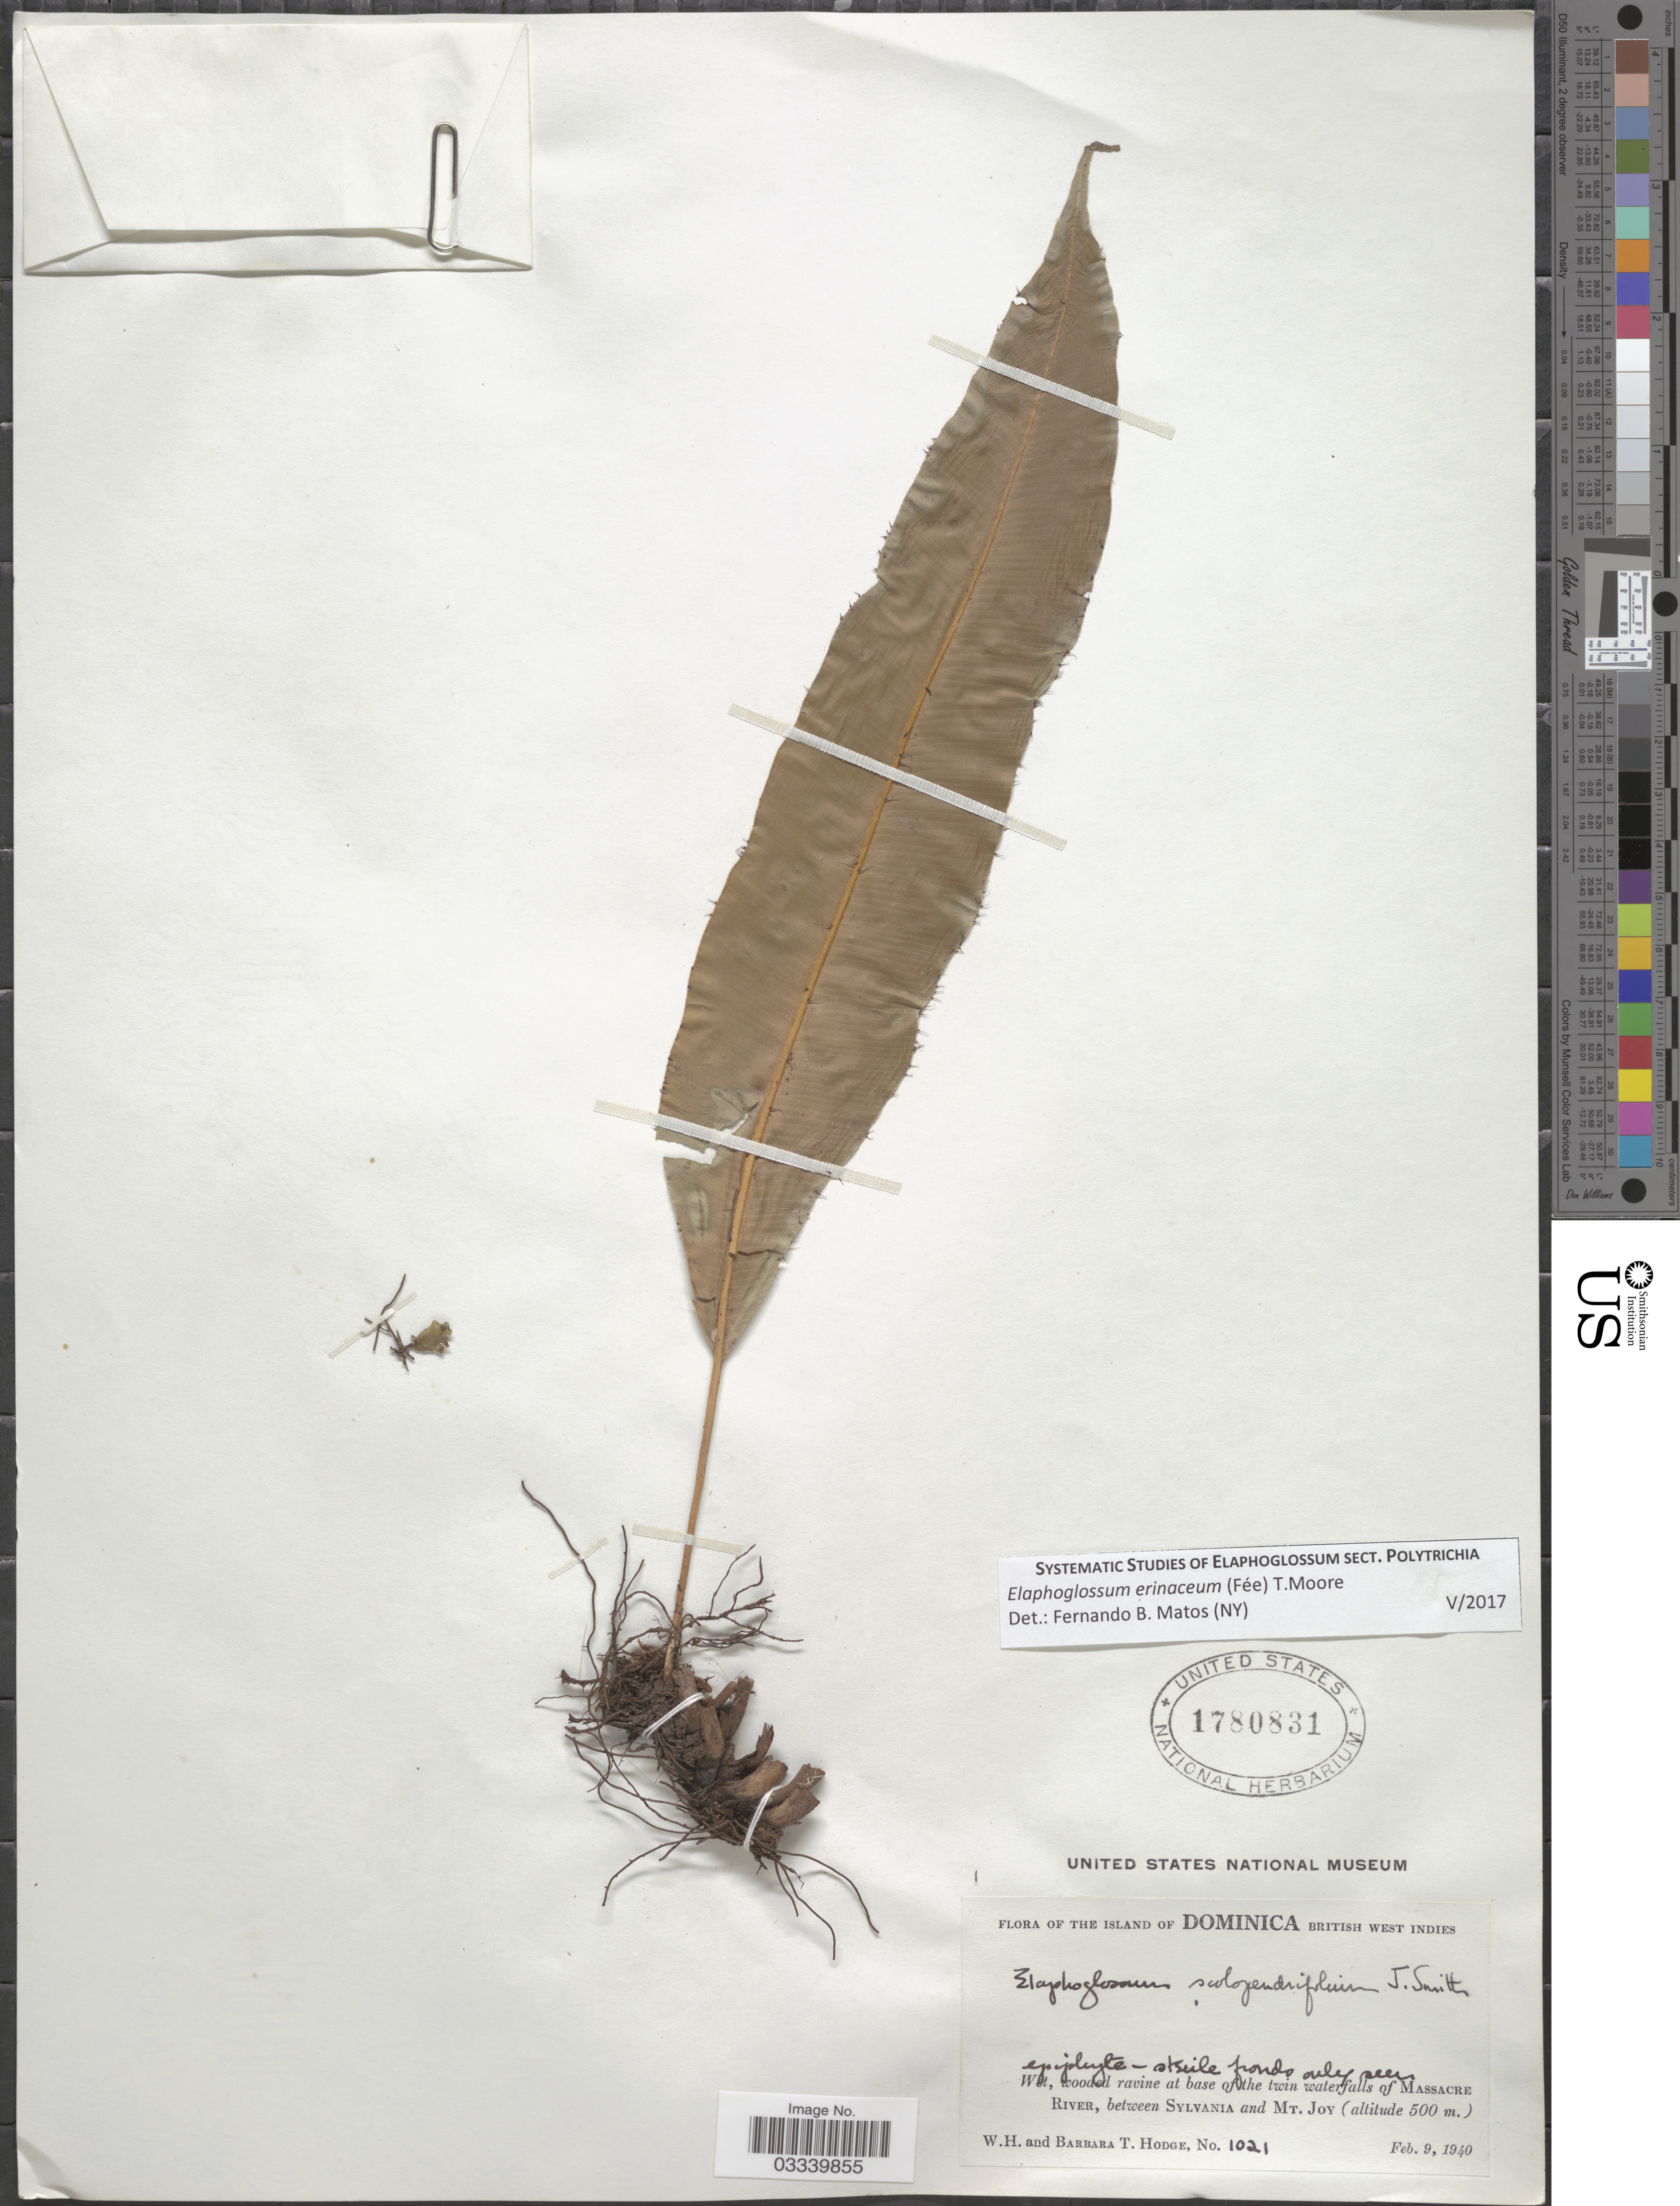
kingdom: Plantae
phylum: Tracheophyta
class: Polypodiopsida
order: Polypodiales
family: Dryopteridaceae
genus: Elaphoglossum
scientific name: Elaphoglossum erinaceum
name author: (Fée) T. Moore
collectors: W. Hodge & B. Hodge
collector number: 1021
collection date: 1940-02-09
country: Dominica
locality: The Island of Dominica British West Indies. Wooded ravine at base of the twin waterfalls of Massacre River, between Sylvania and Mt. Joy.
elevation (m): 500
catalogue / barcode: US 1780831